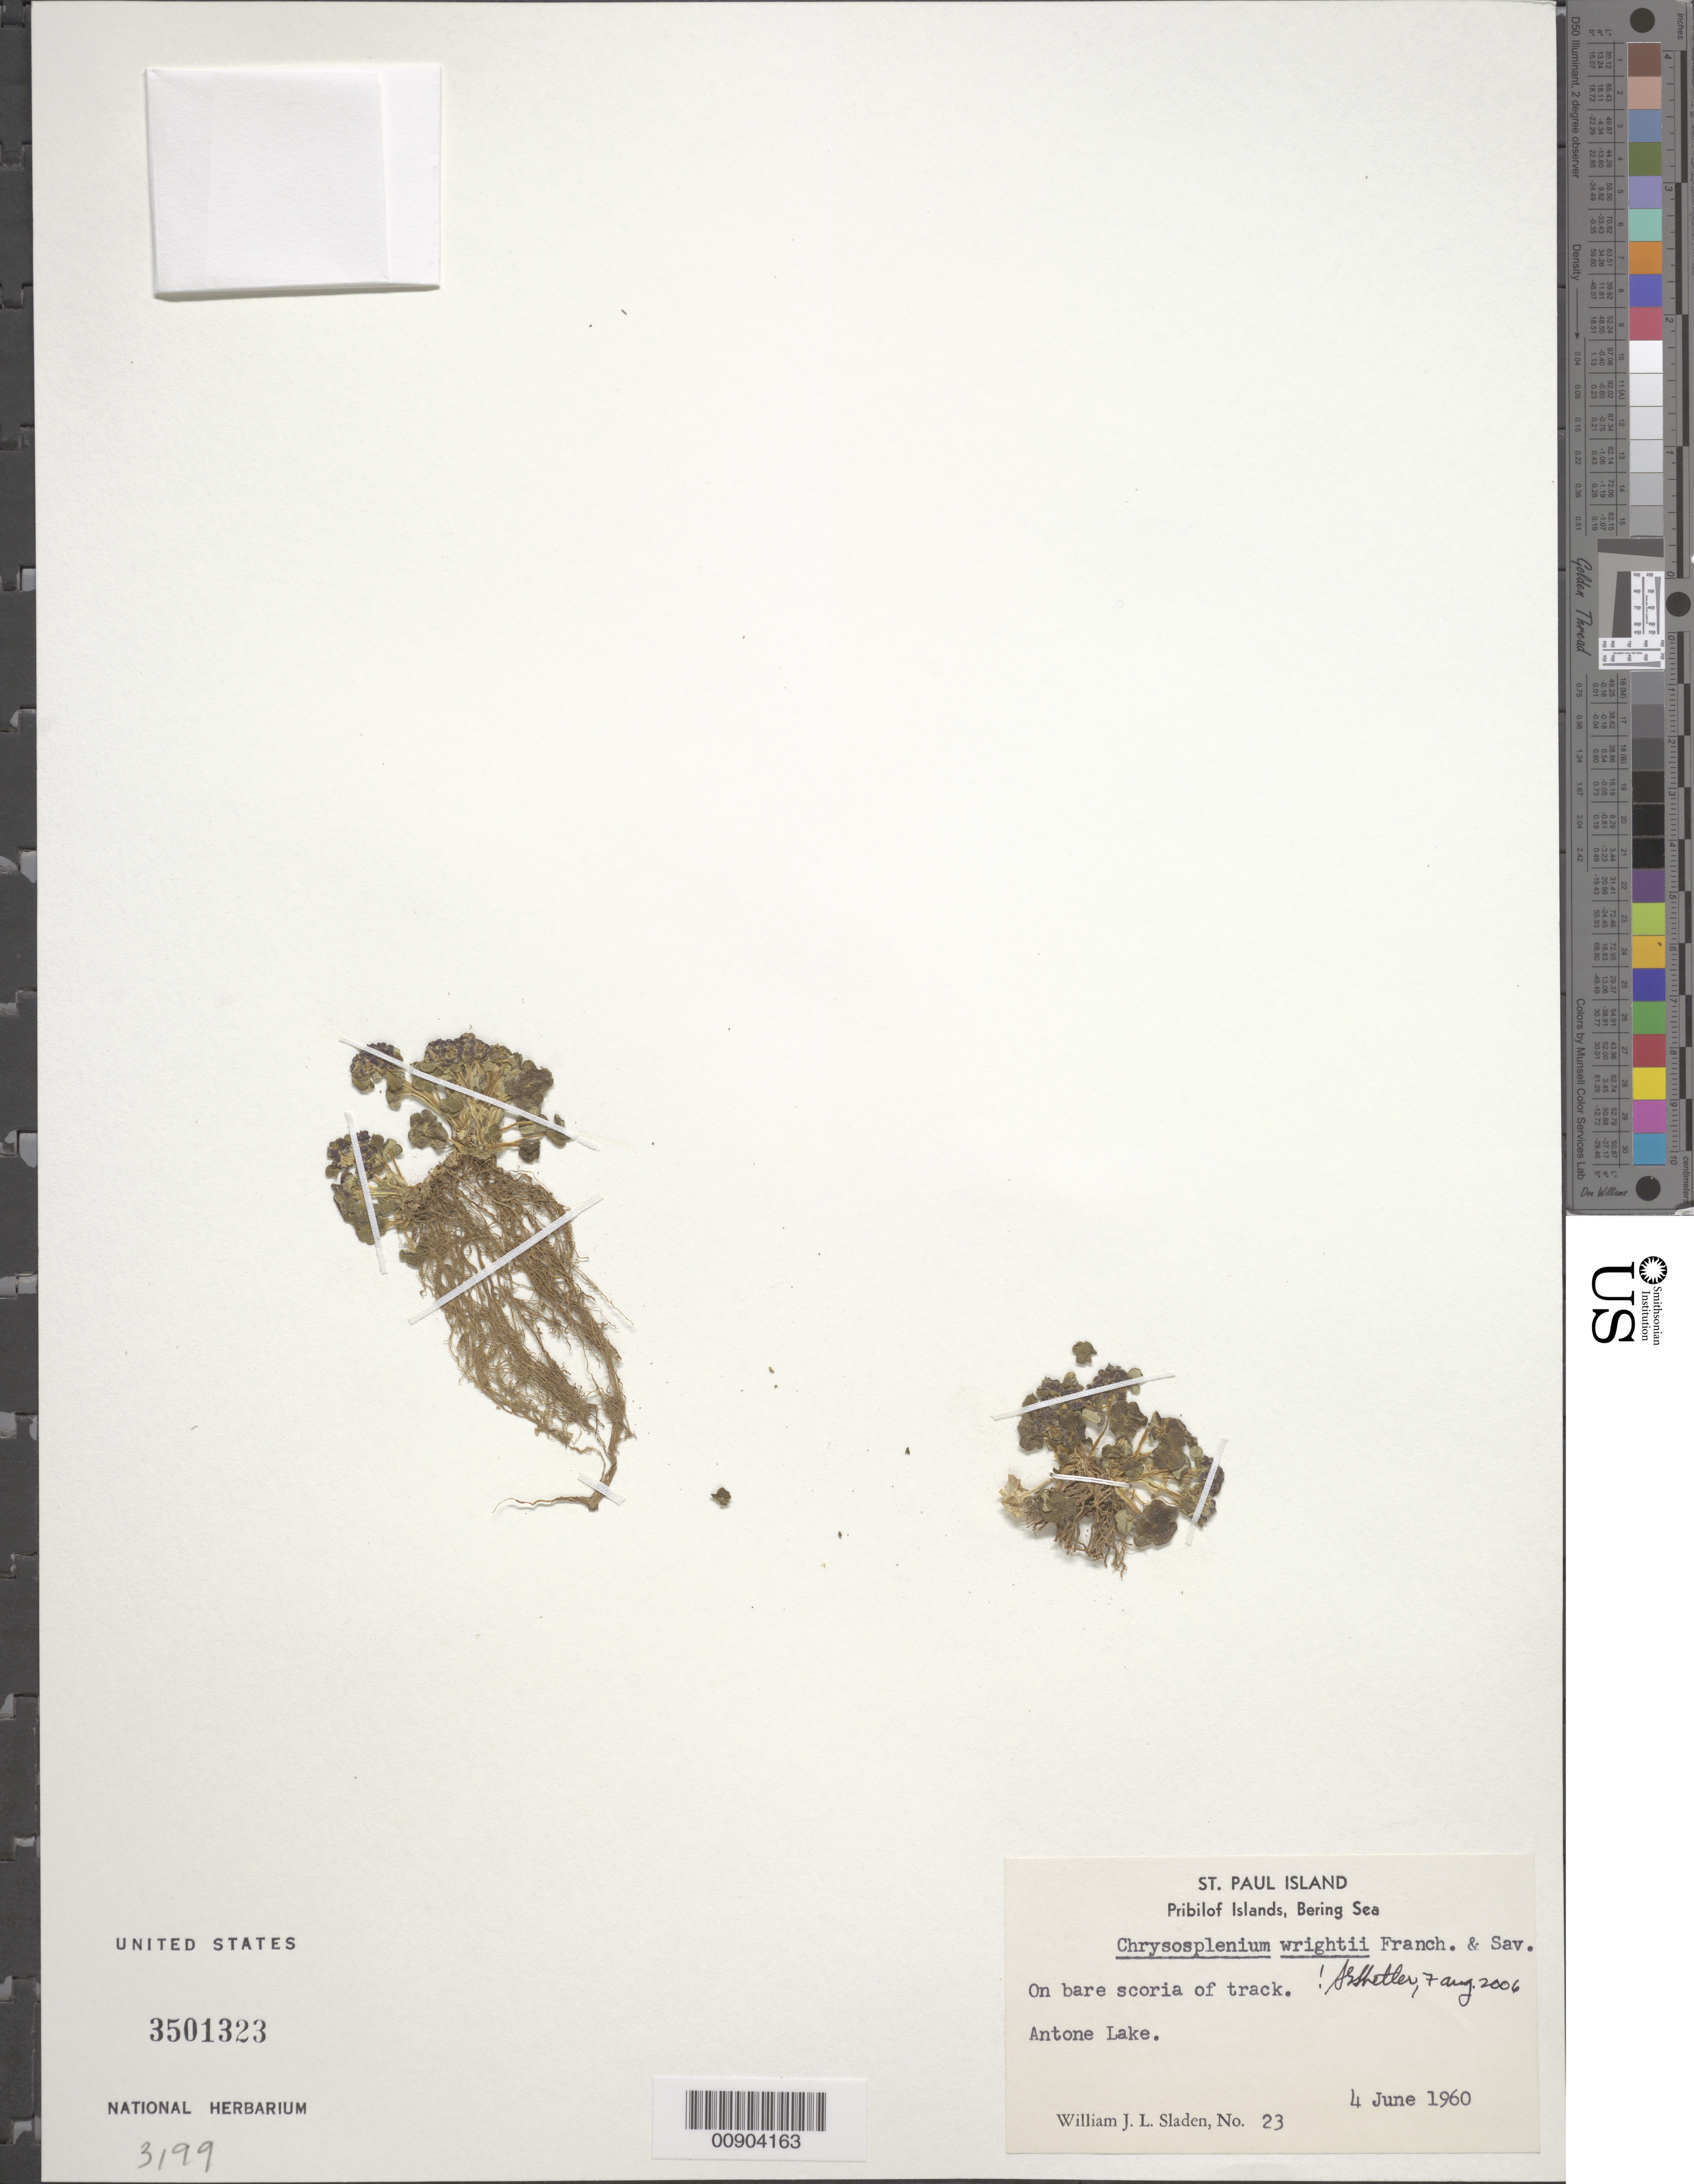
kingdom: Plantae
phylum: Tracheophyta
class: Magnoliopsida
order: Saxifragales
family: Saxifragaceae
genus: Chrysosplenium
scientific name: Chrysosplenium wrightii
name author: Franch. & Sav.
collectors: W. Sladen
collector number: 23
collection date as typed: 04 Jun 1960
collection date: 1960-06-04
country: United States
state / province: Alaska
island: St. Paul Island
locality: Antone Lake., Bering Sea, Pribilof Islands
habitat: On bare scoria of track.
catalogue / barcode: US 3501323